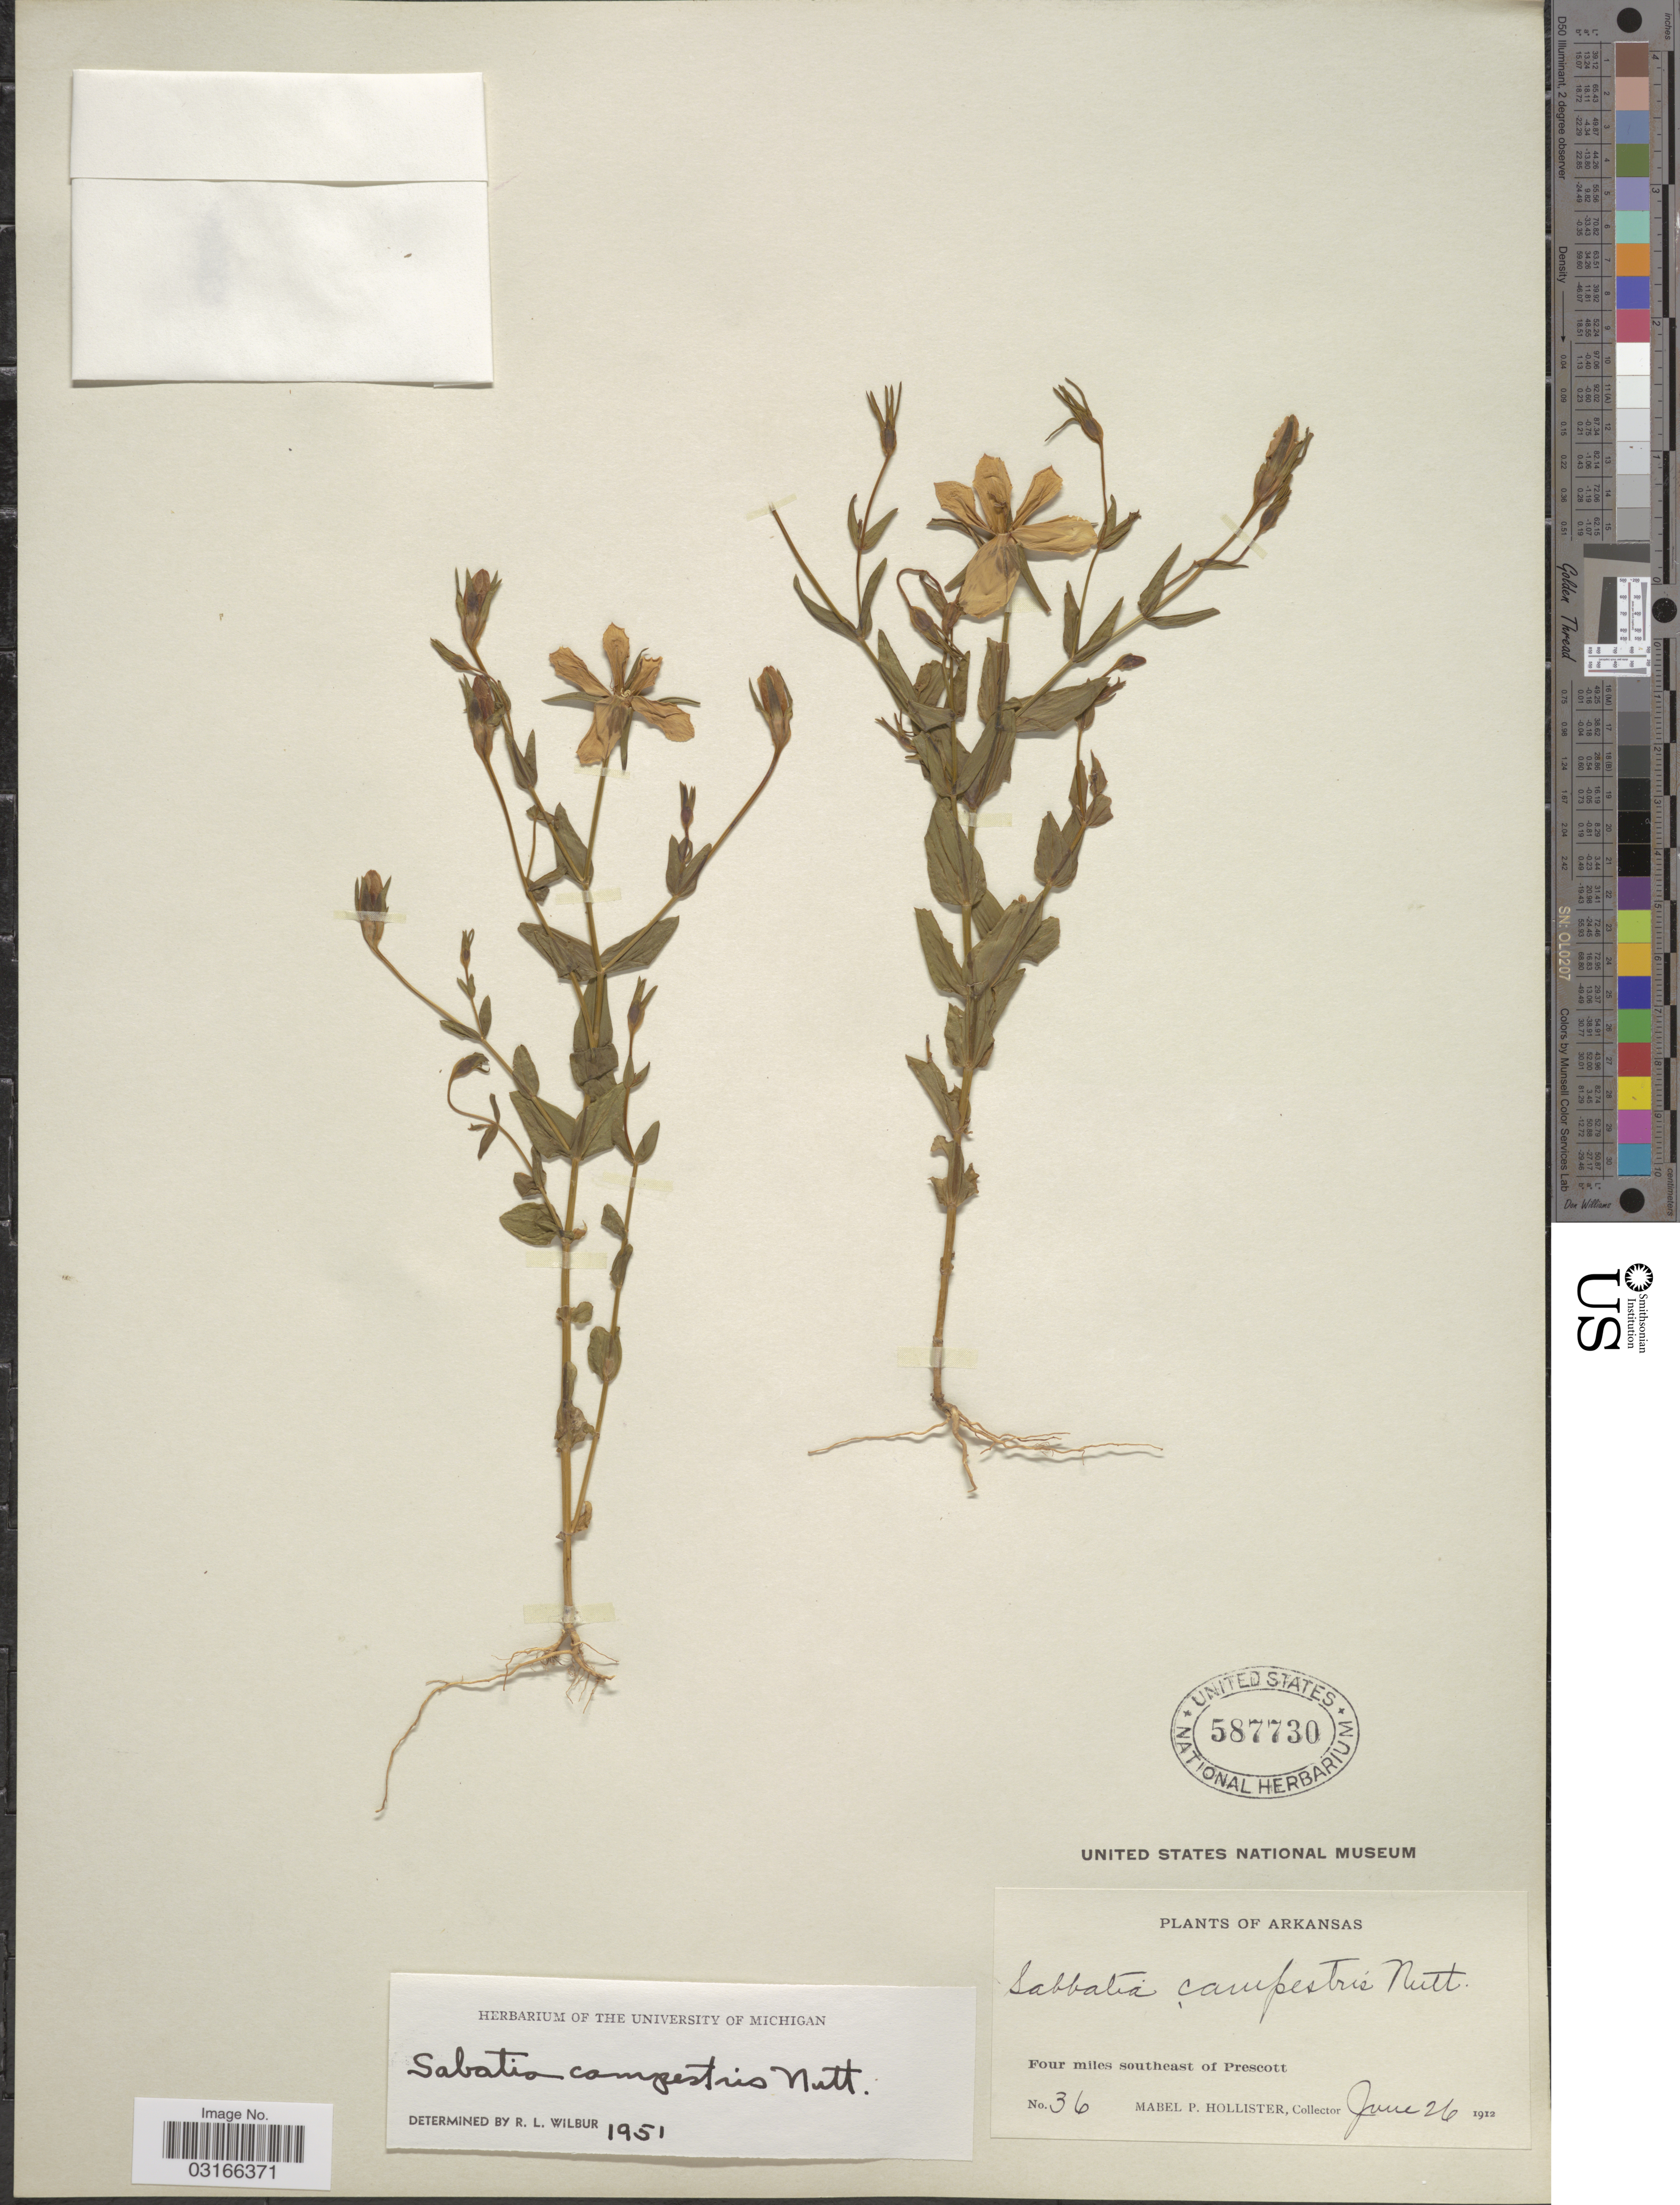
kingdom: Plantae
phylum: Tracheophyta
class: Magnoliopsida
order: Gentianales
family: Gentianaceae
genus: Sabatia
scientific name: Sabatia campestris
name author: Nutt.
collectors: M. Hollister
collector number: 36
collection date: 1912-06-26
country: United States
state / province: Arkansas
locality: Four miles southeast of Prescott.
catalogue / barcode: US 587730